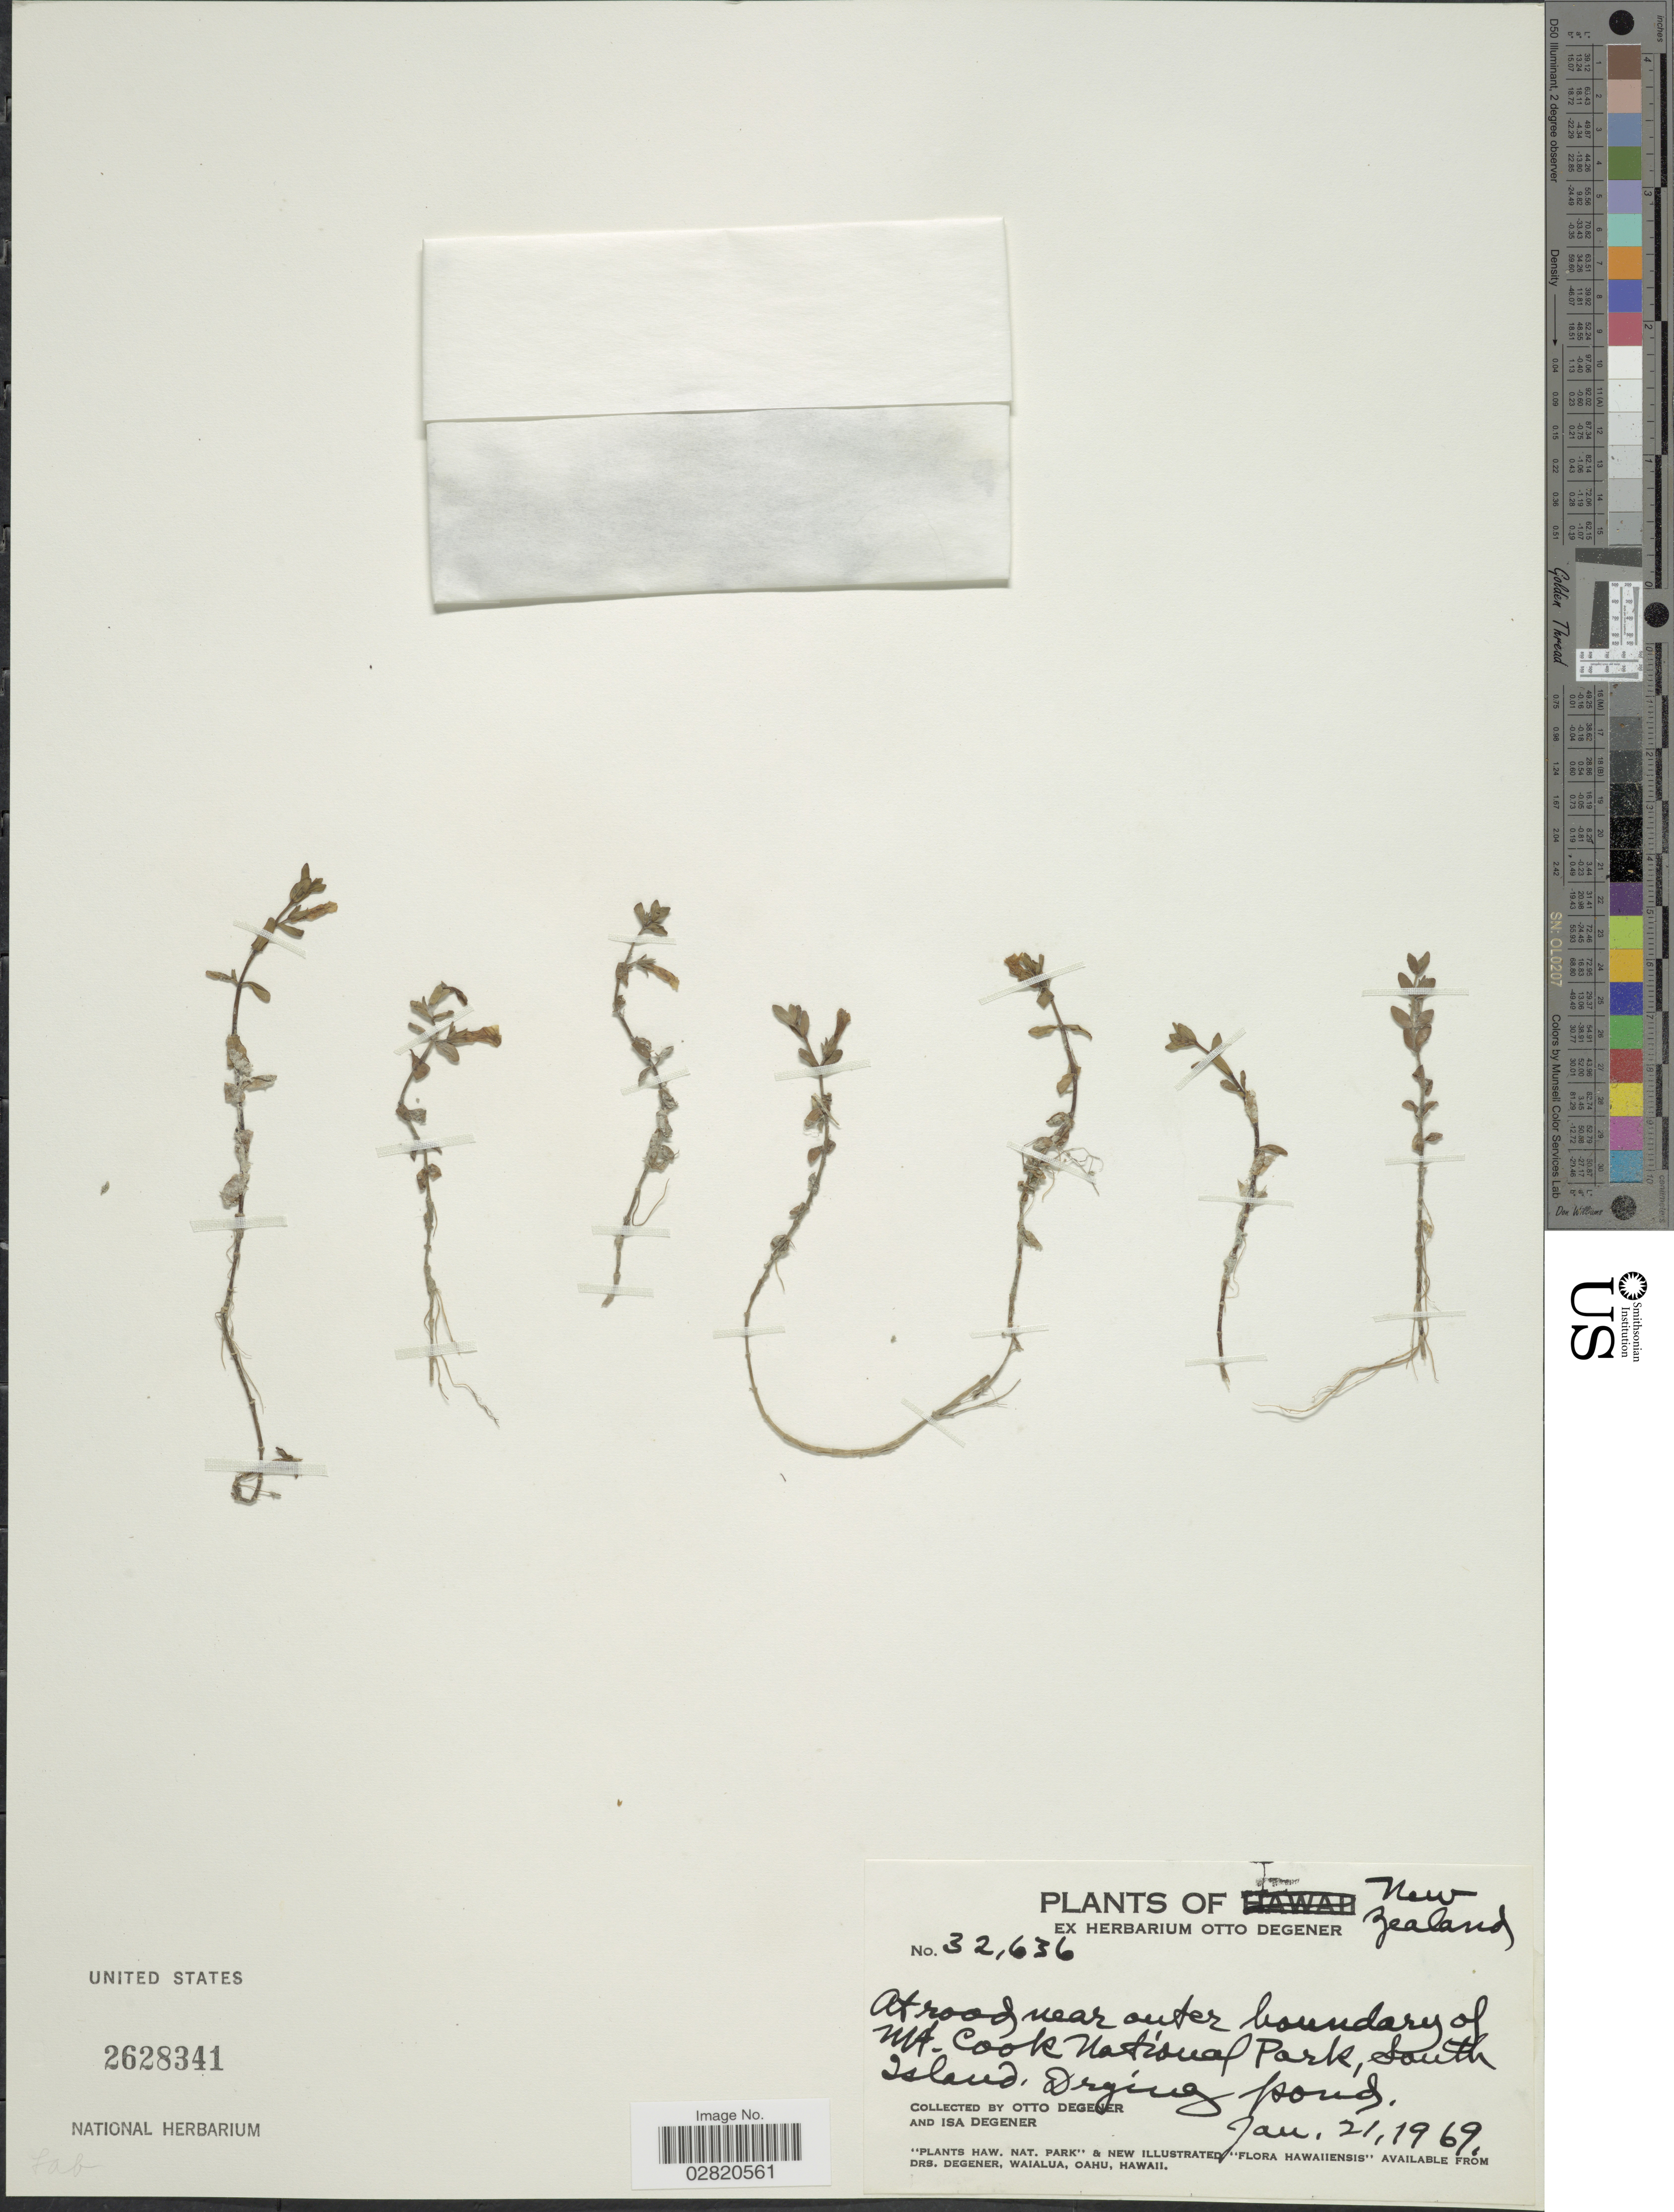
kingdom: Plantae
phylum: Tracheophyta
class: Magnoliopsida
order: Lamiales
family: Lamiaceae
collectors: O. Degener & I. Degener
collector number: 32636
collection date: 1969-01-21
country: New Zealand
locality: At road near outer boundary of Mt. Cook National Park, South Island, Drying pond.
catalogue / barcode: US 2628341